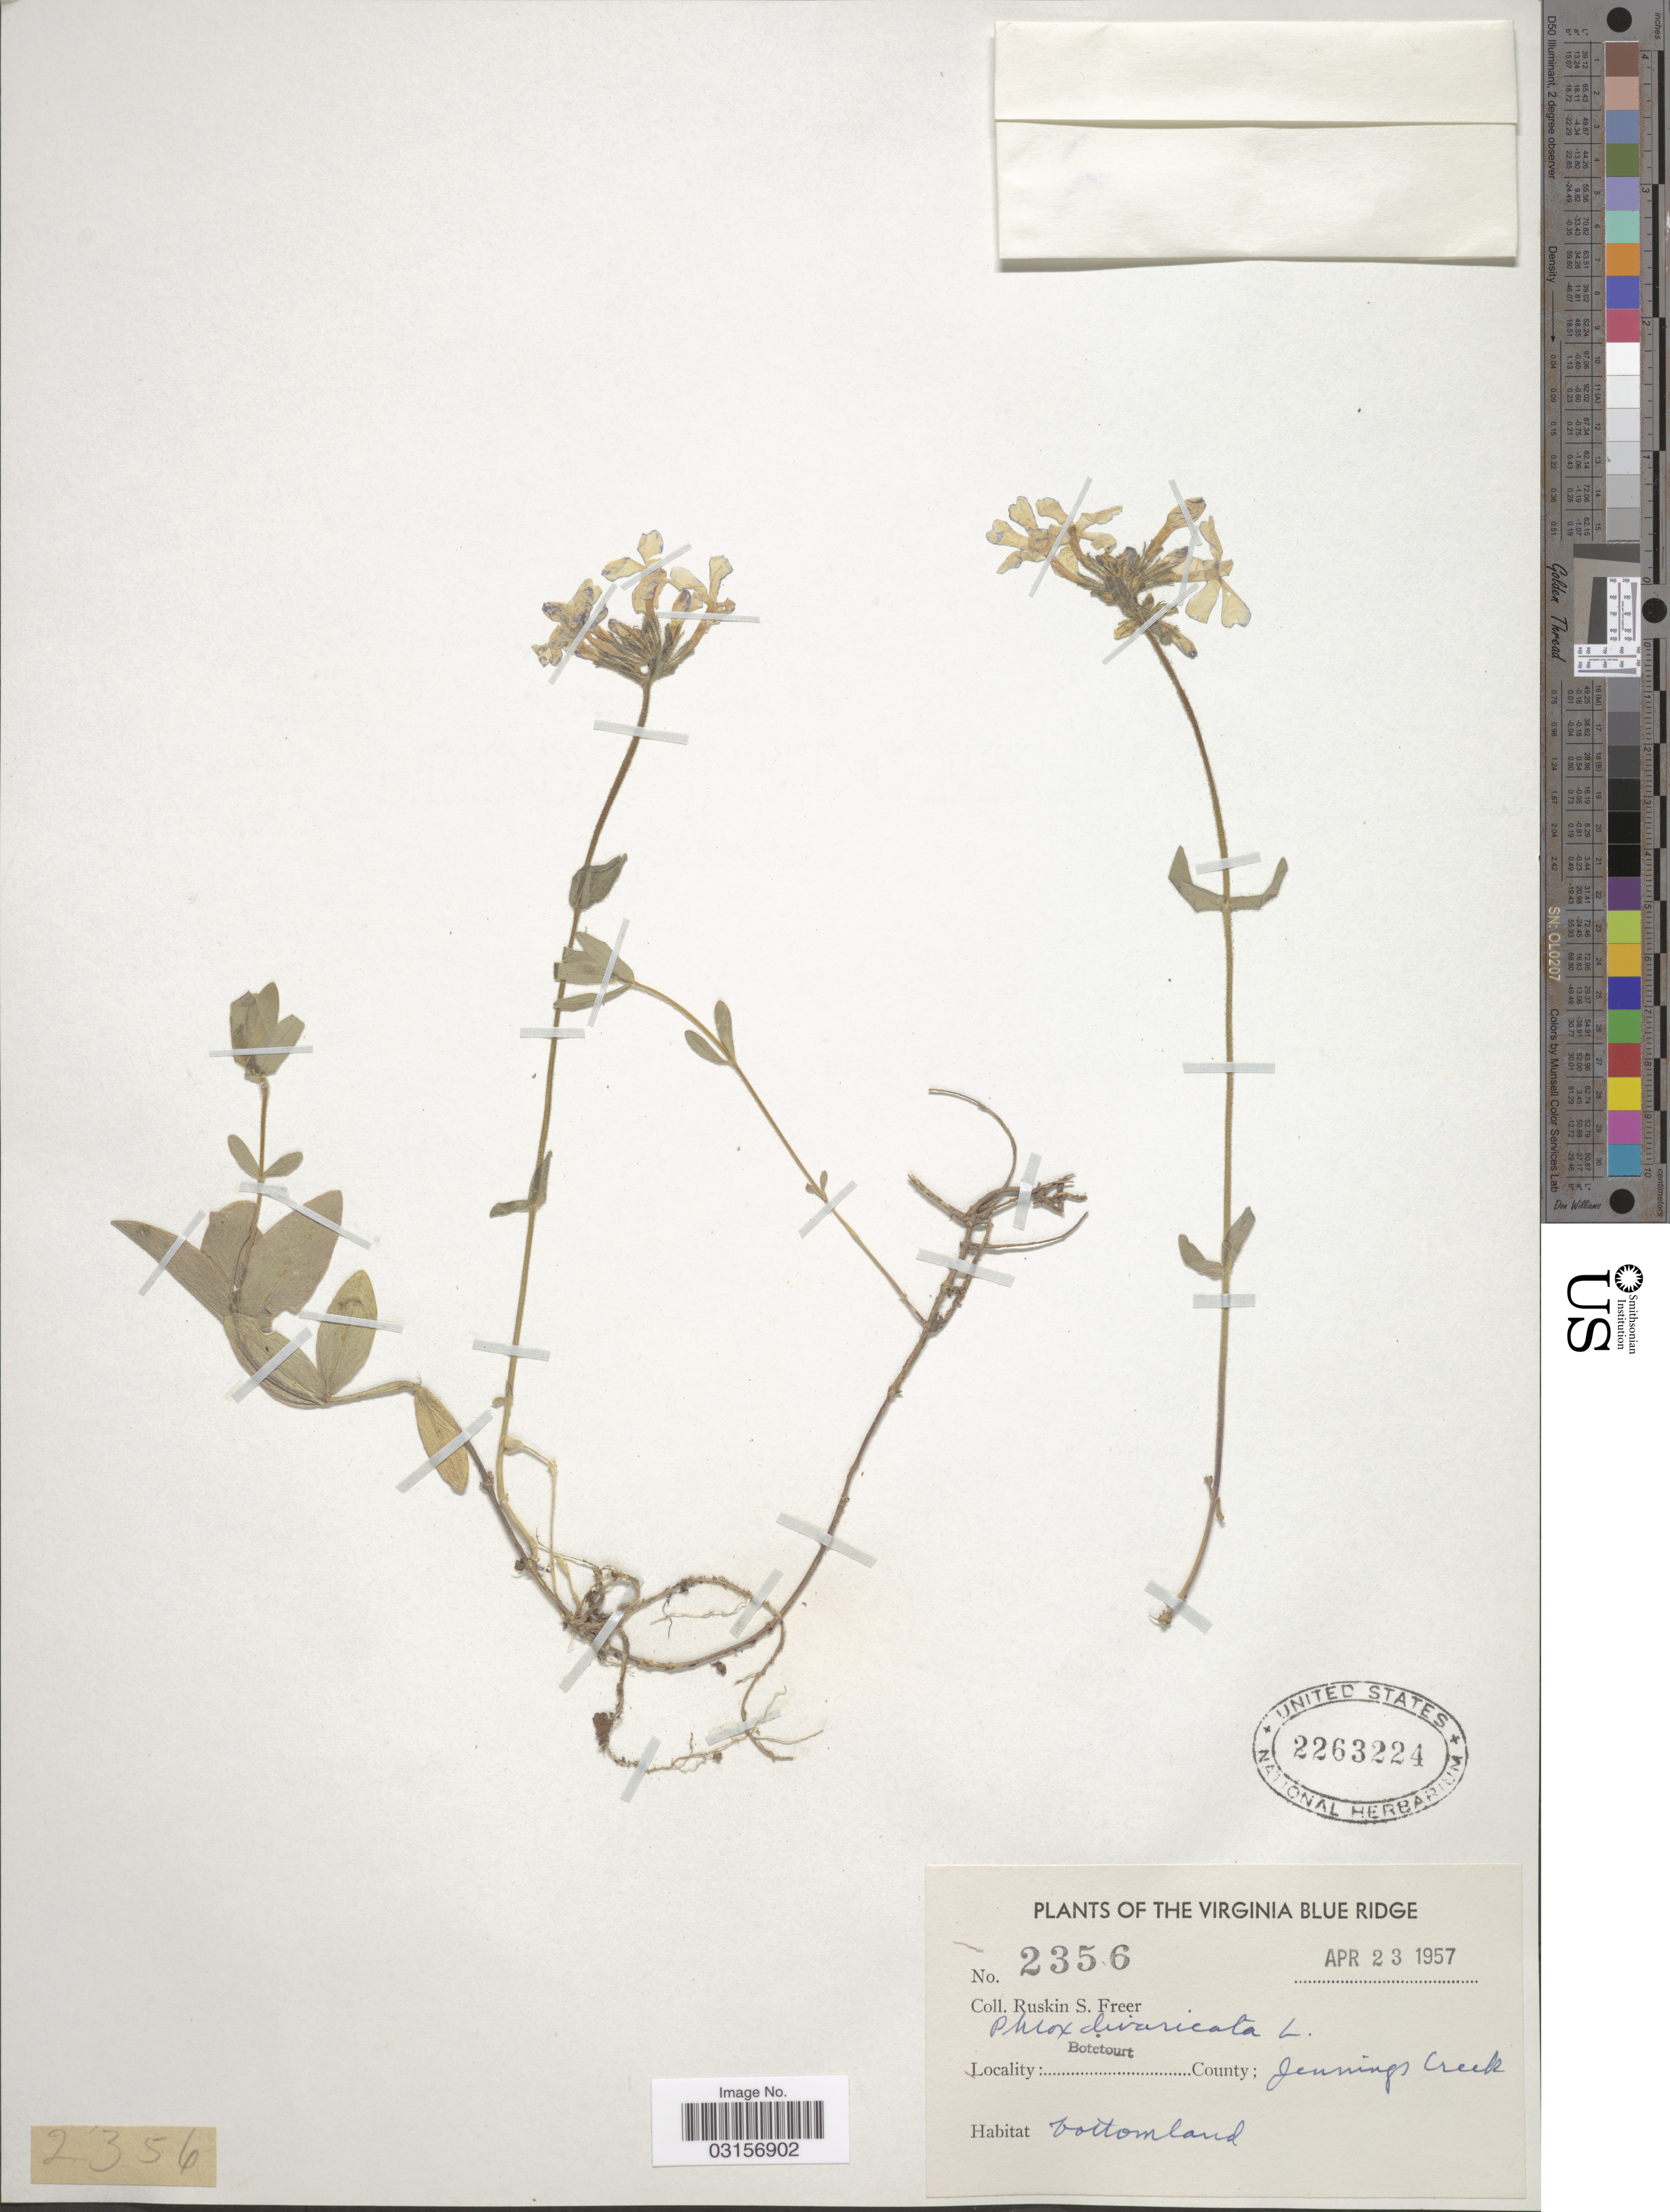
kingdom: Plantae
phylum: Tracheophyta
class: Magnoliopsida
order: Ericales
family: Polemoniaceae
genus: Phlox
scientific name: Phlox divaricata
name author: L.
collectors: R. Freer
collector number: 2356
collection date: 1957-04-23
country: United States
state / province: Virginia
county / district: Botetourt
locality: The Virginia Blue Ridge, Botetourt County; Jennings Creek.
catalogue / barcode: US 2263224